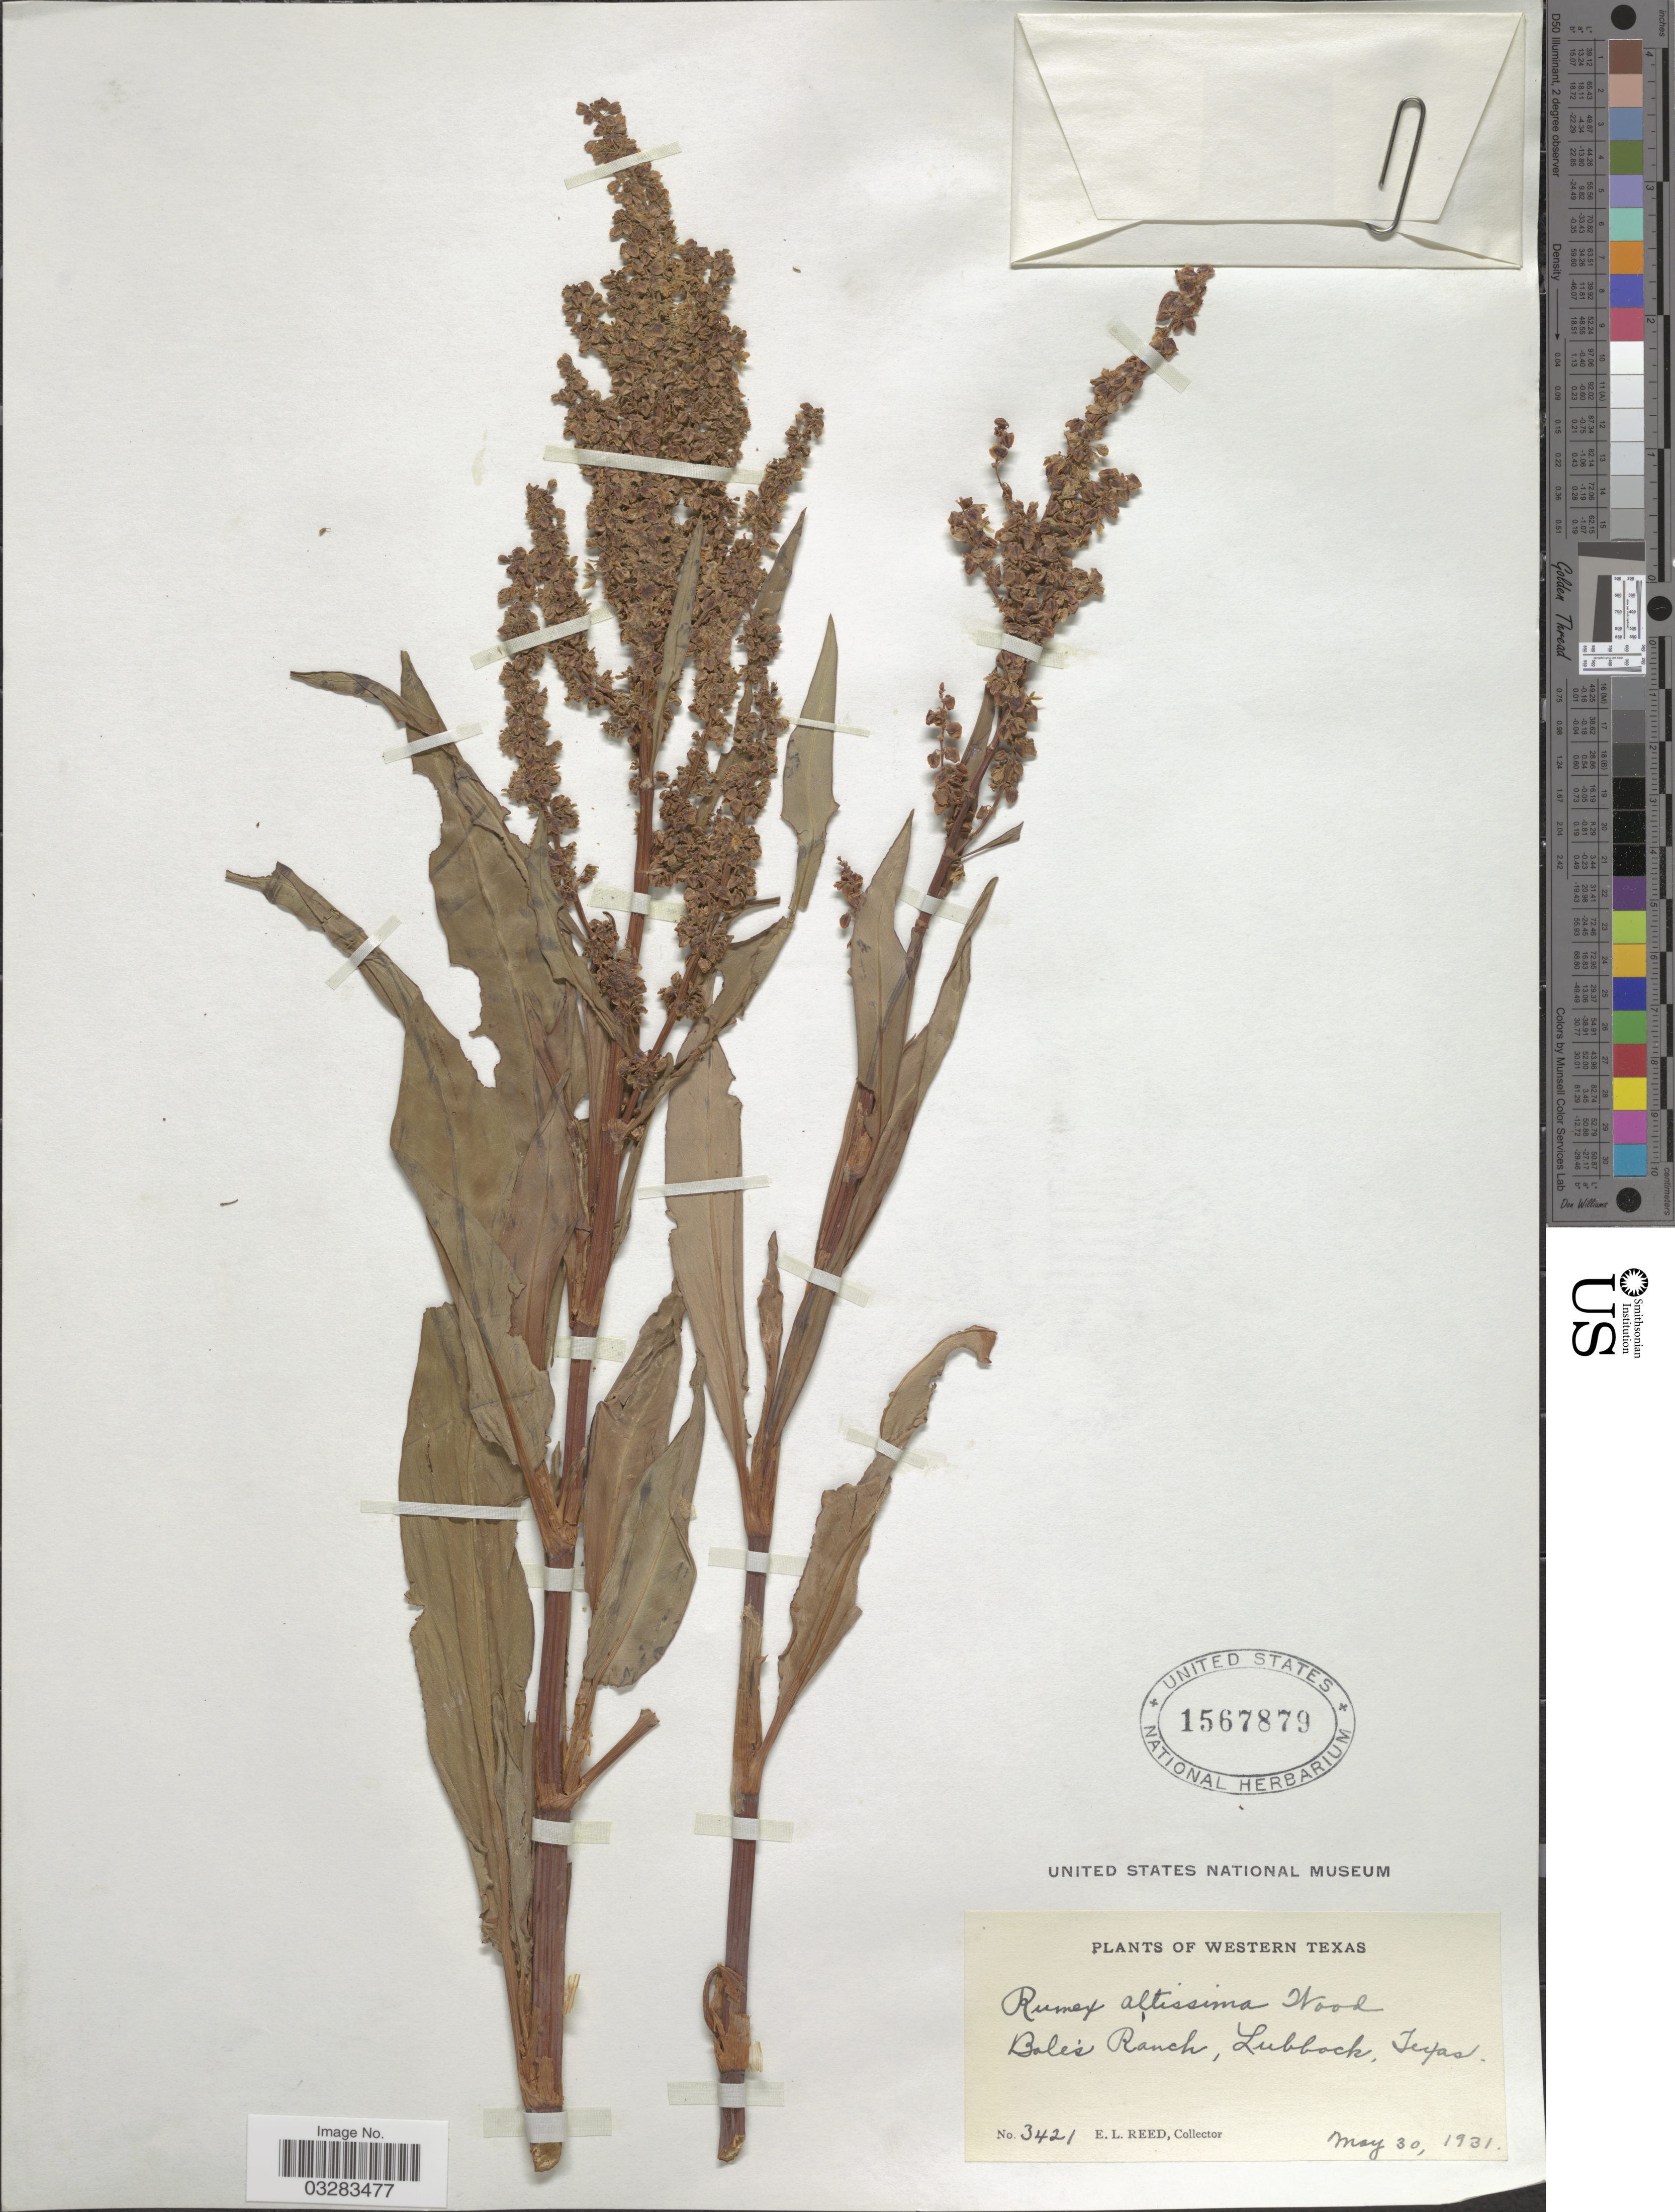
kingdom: Plantae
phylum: Tracheophyta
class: Magnoliopsida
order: Caryophyllales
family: Polygonaceae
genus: Rumex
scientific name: Rumex altissimus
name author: Alph. Wood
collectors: E. Reed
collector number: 3421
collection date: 1931-05-30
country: United States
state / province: Texas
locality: Western Texas. Bale's Ranch, Lubbock.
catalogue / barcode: US 1567879